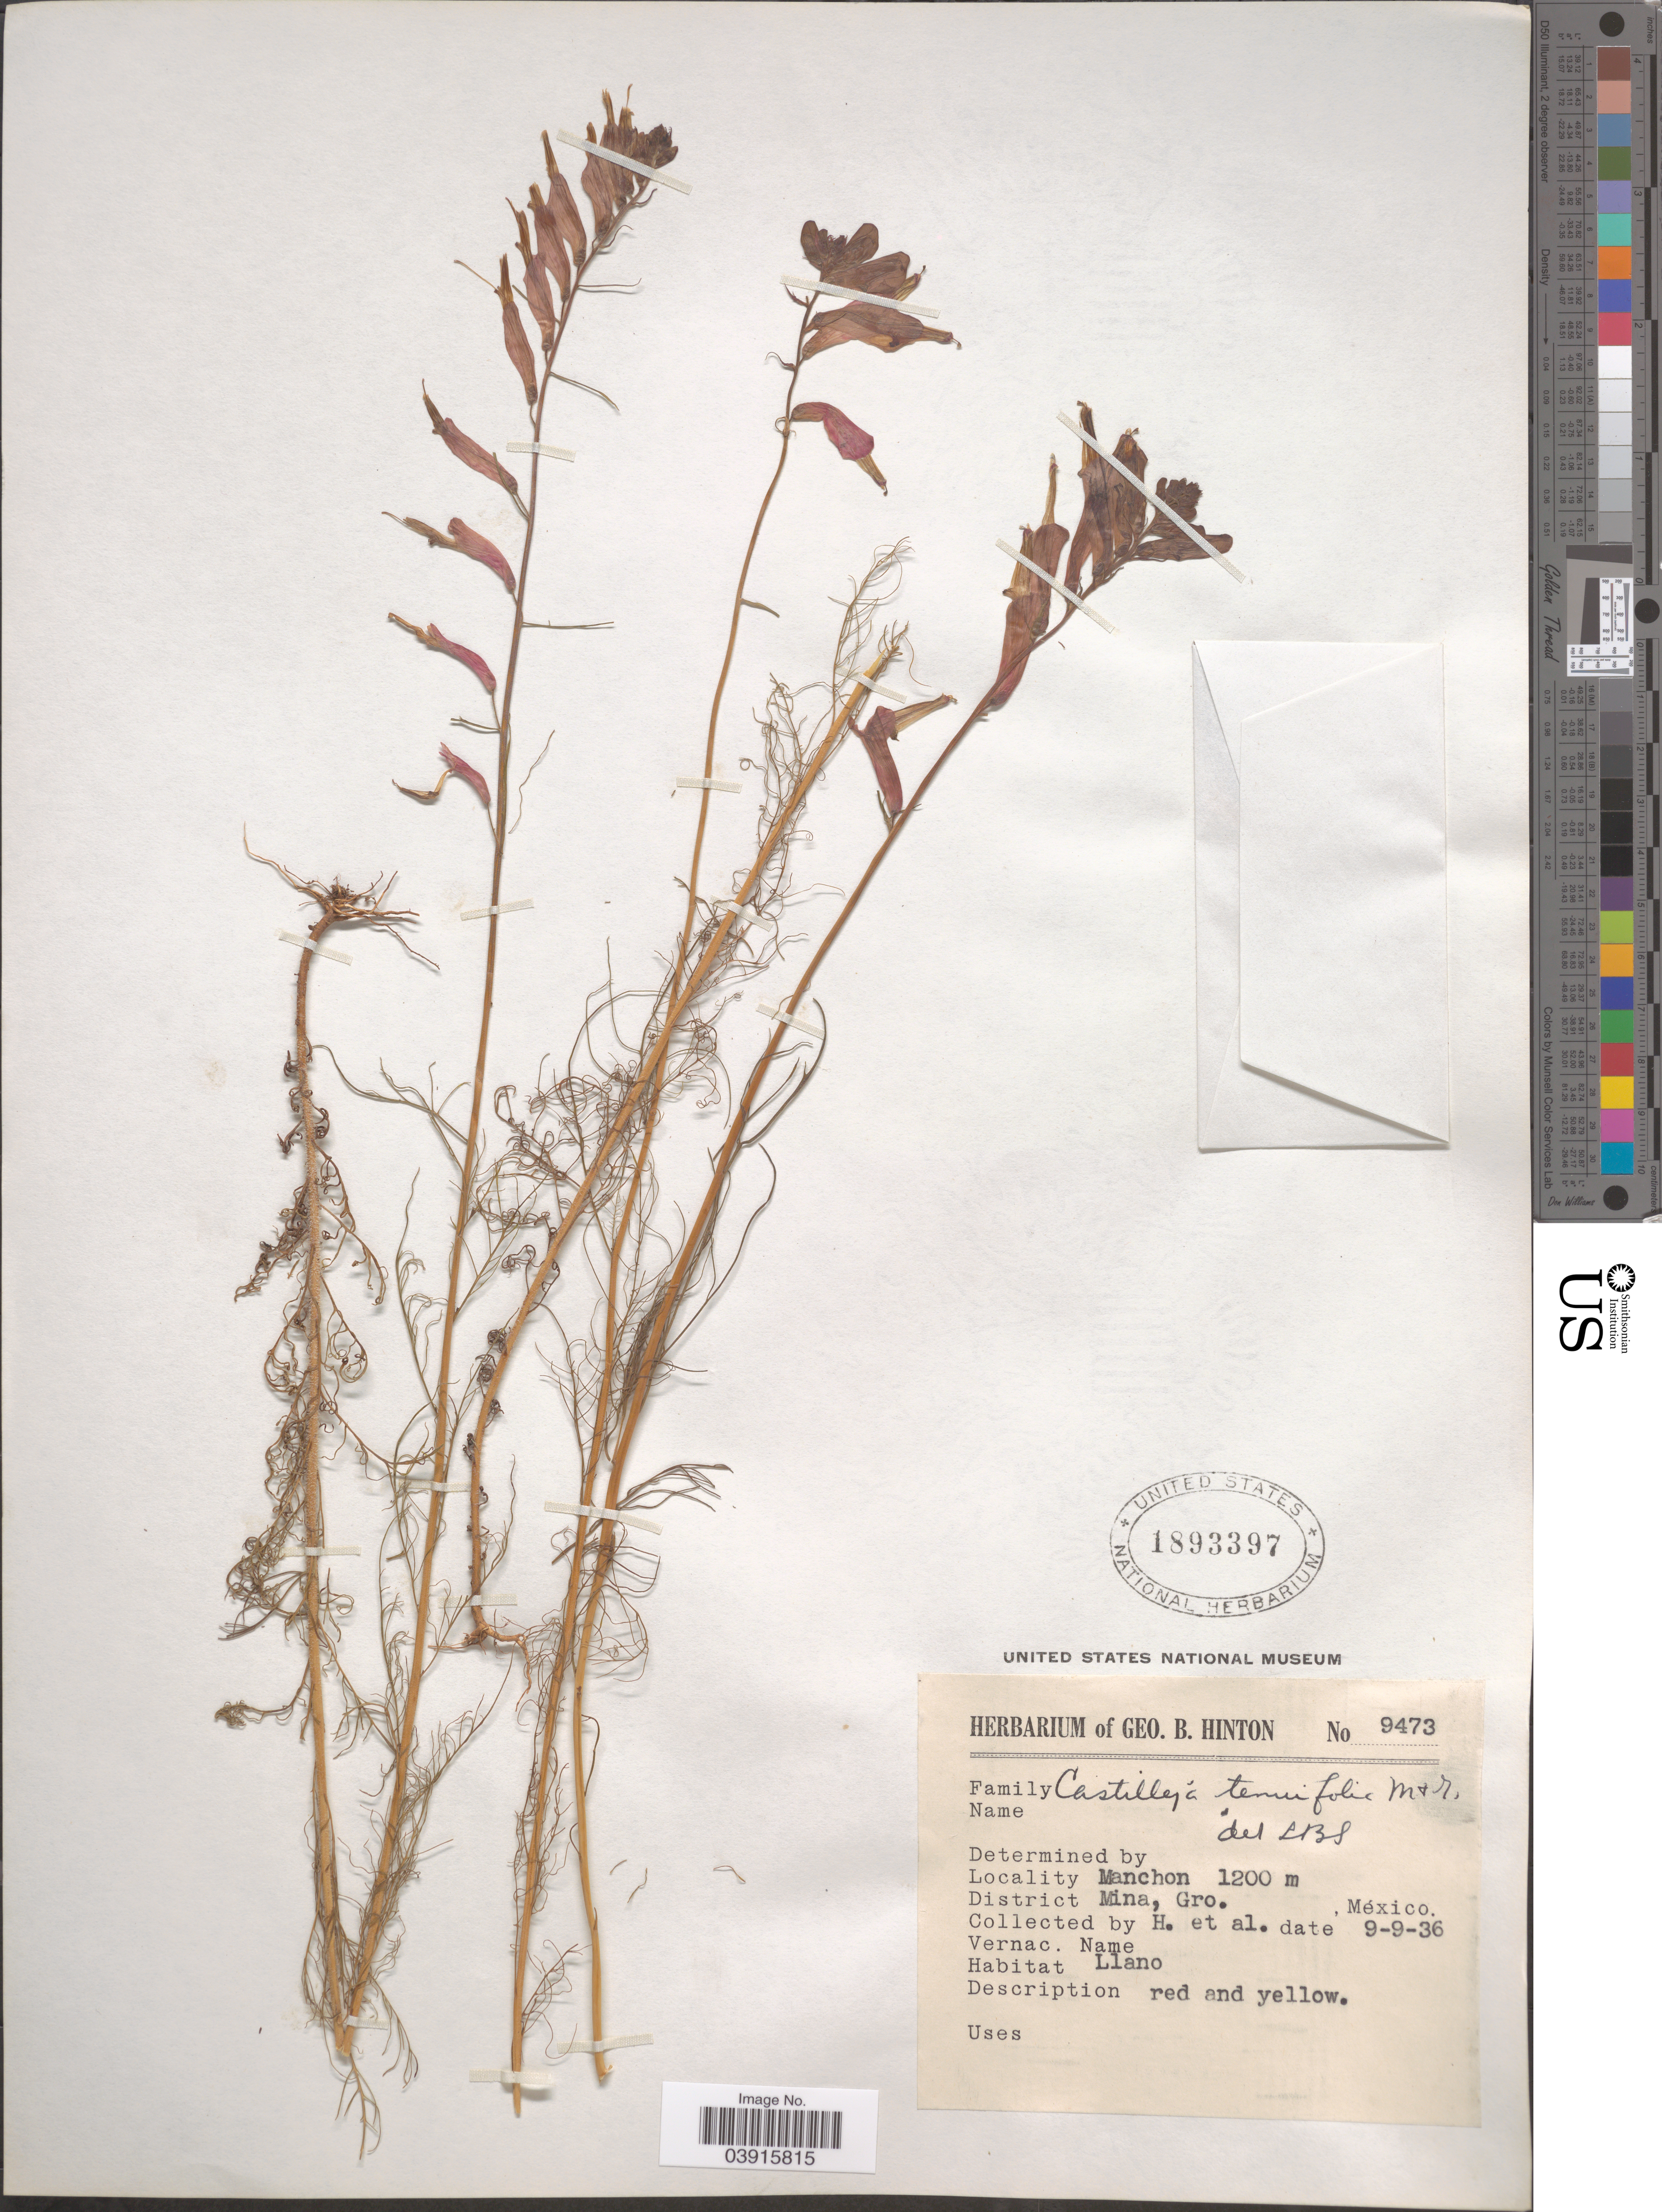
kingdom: Plantae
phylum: Tracheophyta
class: Magnoliopsida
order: Lamiales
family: Orobanchaceae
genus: Castilleja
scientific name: Castilleja tenuiflora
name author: Benth.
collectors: G. B. Hinton & et al.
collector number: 9473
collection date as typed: Transcribed d/m/y: 9/9/36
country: Mexico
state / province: Guerrero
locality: Manchon. District Mina.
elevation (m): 1200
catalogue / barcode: US 1893397